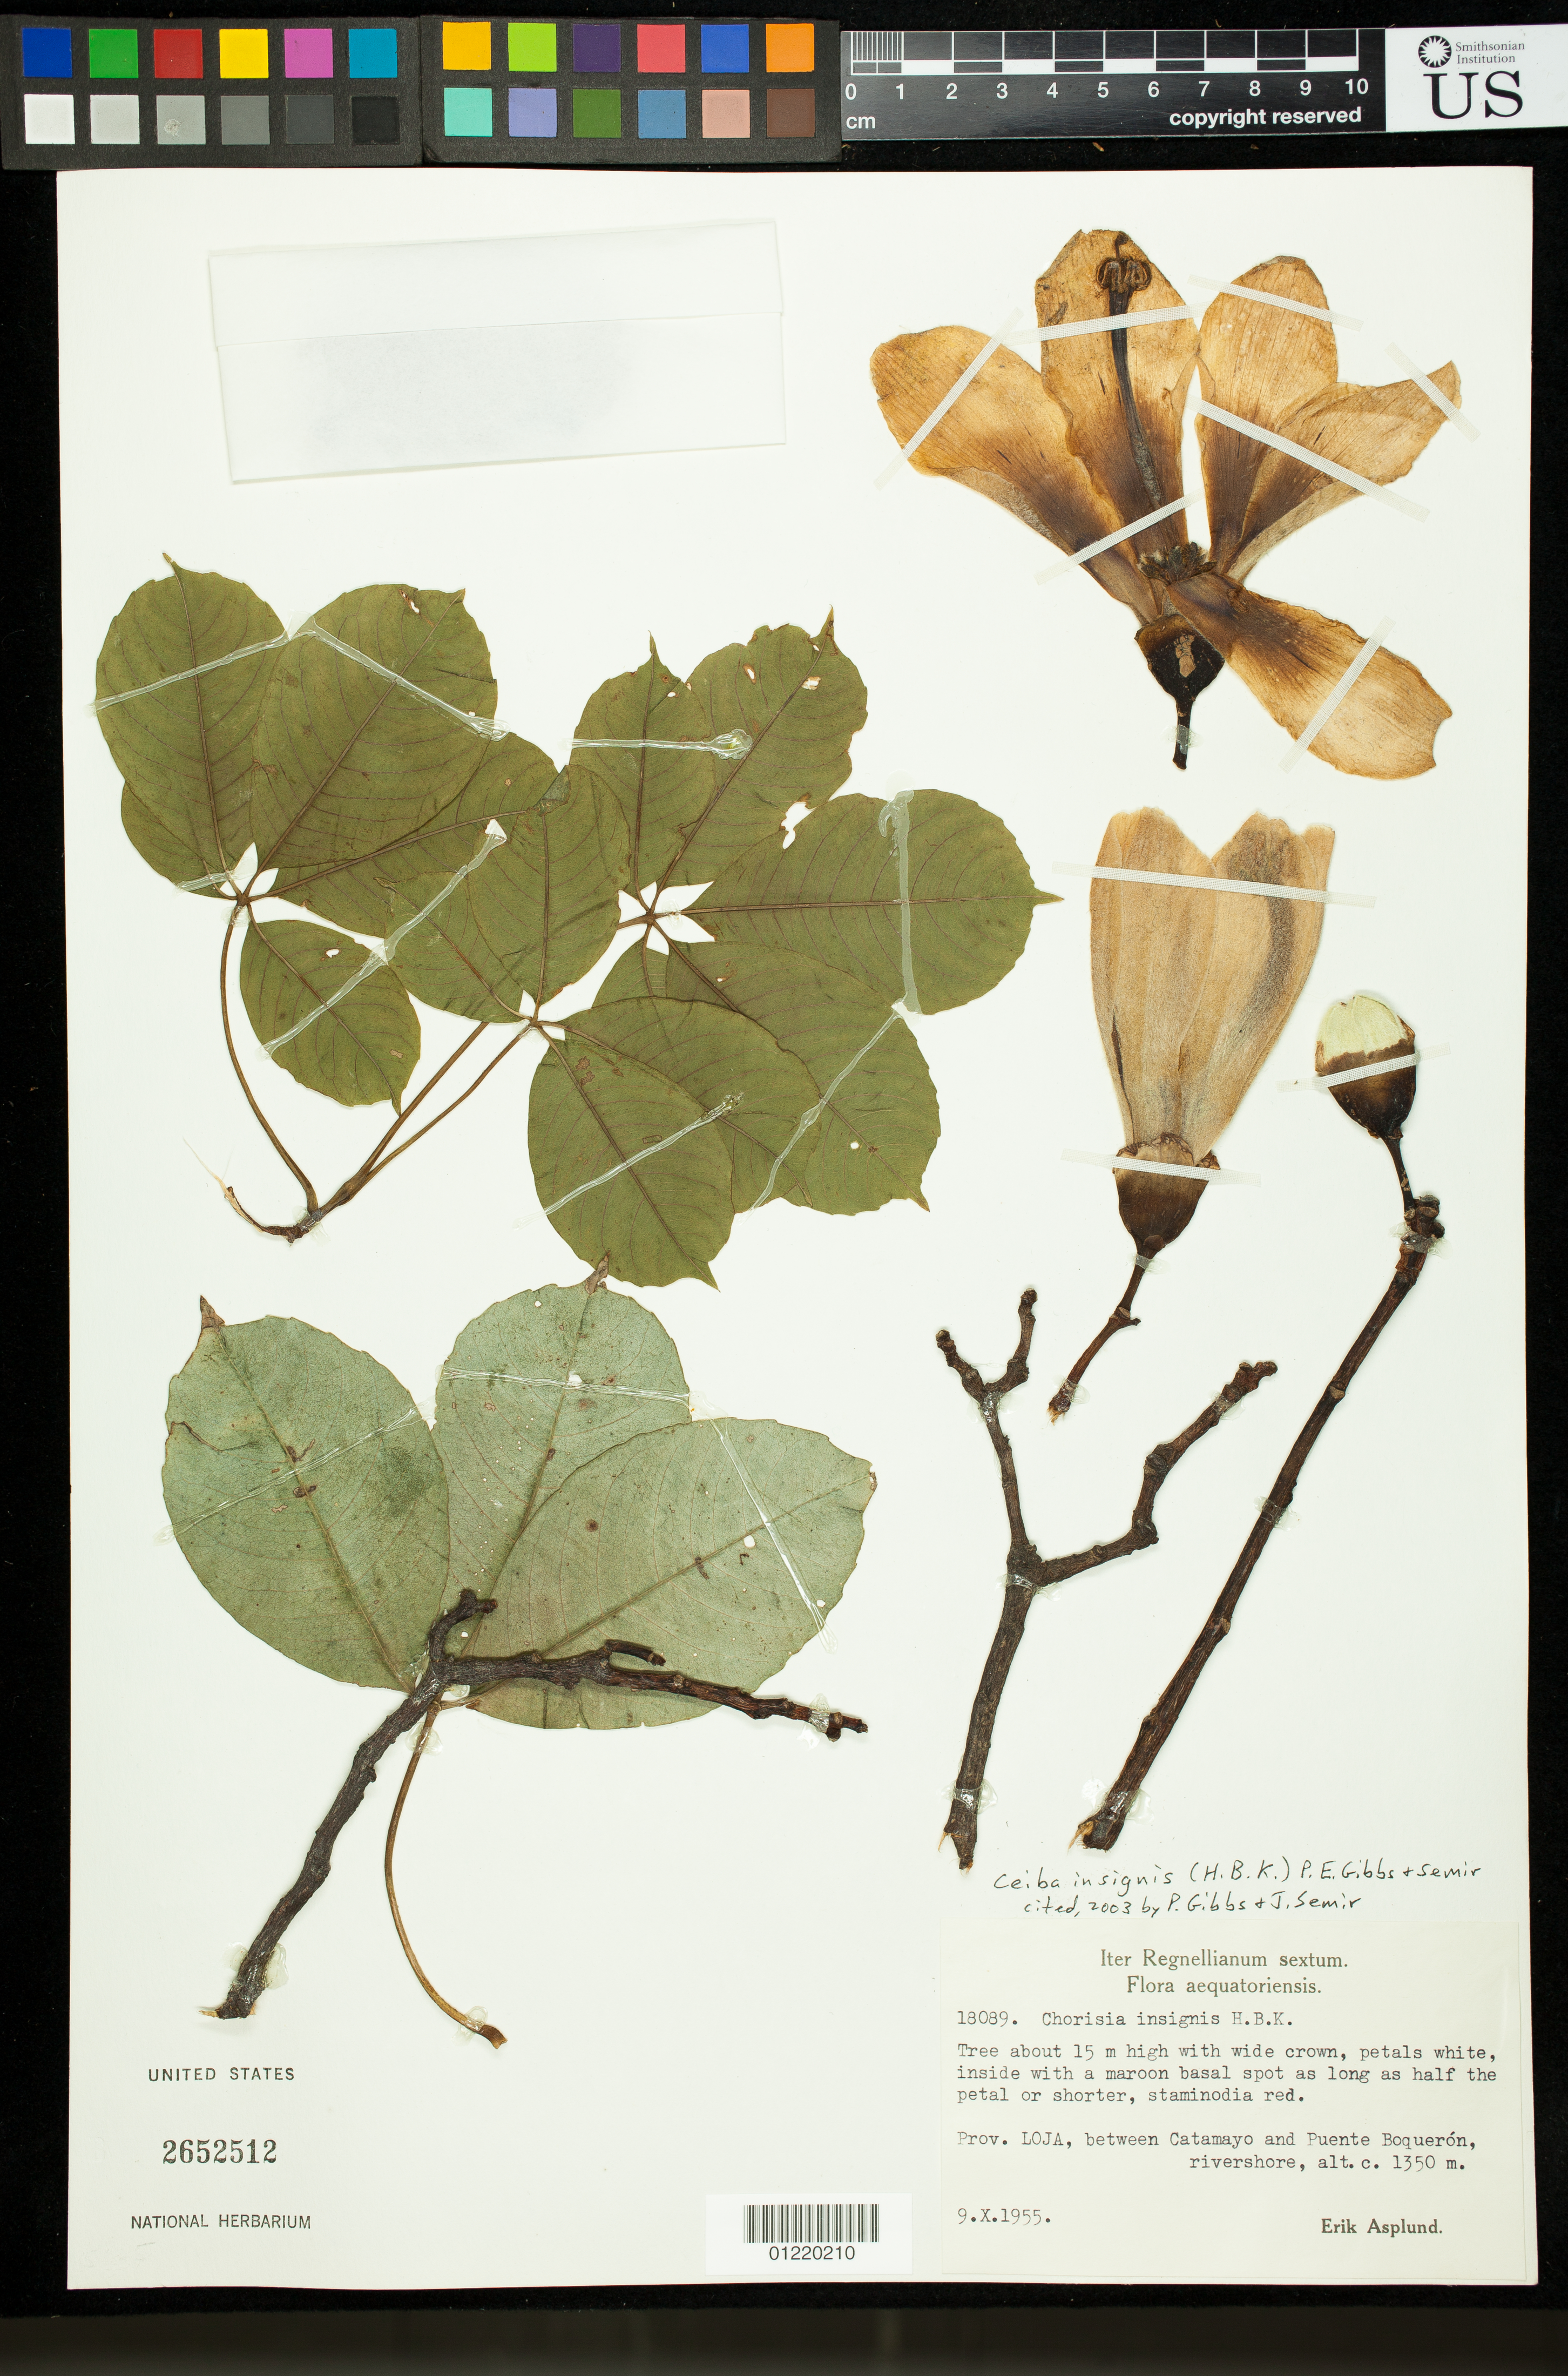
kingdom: Plantae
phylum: Tracheophyta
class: Magnoliopsida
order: Malvales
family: Malvaceae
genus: Ceiba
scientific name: Ceiba insignis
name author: (Kunth) P.E. Gibbs & Semir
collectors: E. Asplund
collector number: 18089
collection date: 1955-10-09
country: Ecuador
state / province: Loja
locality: between Catamayo and Puente Boqueron, rivershore.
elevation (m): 1350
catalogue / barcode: US 2652512